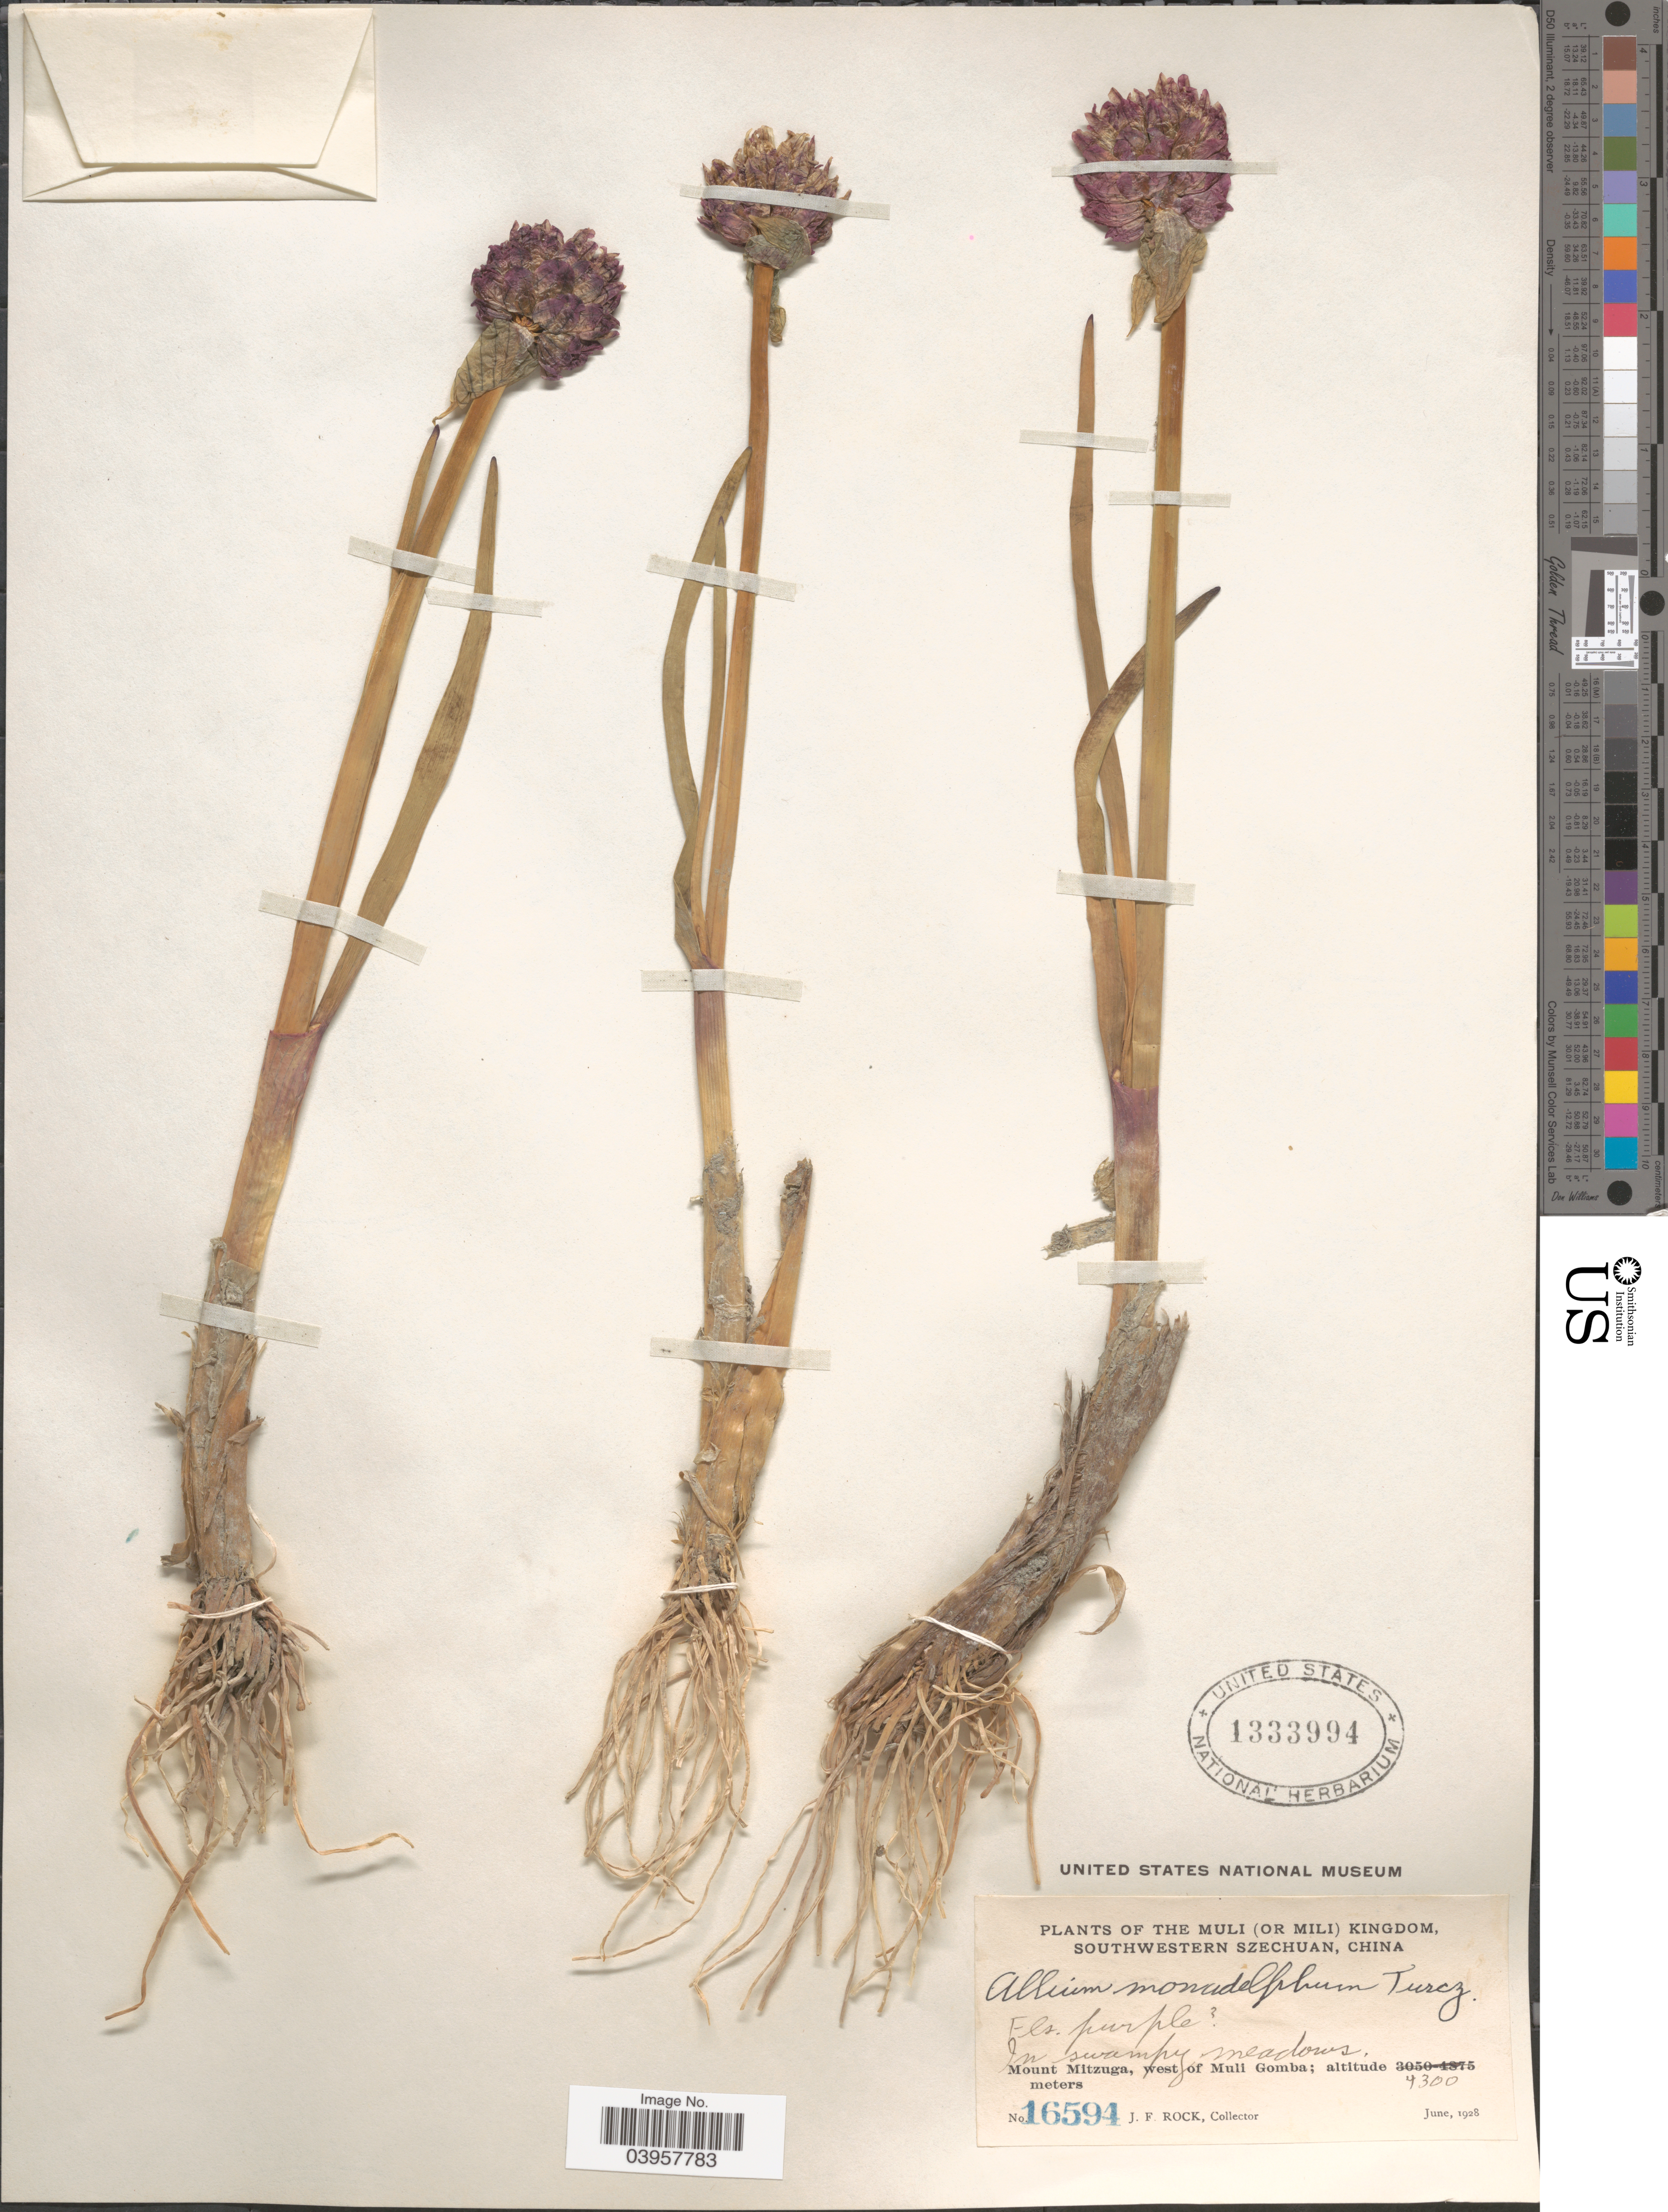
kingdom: Plantae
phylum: Tracheophyta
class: Liliopsida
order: Asparagales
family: Amaryllidaceae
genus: Allium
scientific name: Allium monadelphum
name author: Turcz. ex Kunth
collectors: J. Rock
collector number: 16594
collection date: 1928-06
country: China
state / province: Sichuan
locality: The Muli (or Mili) Kingdom, Southwestern Szechuan. Mount Mitzuga, west of Muli Gomba.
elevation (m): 4300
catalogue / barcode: US 1333994